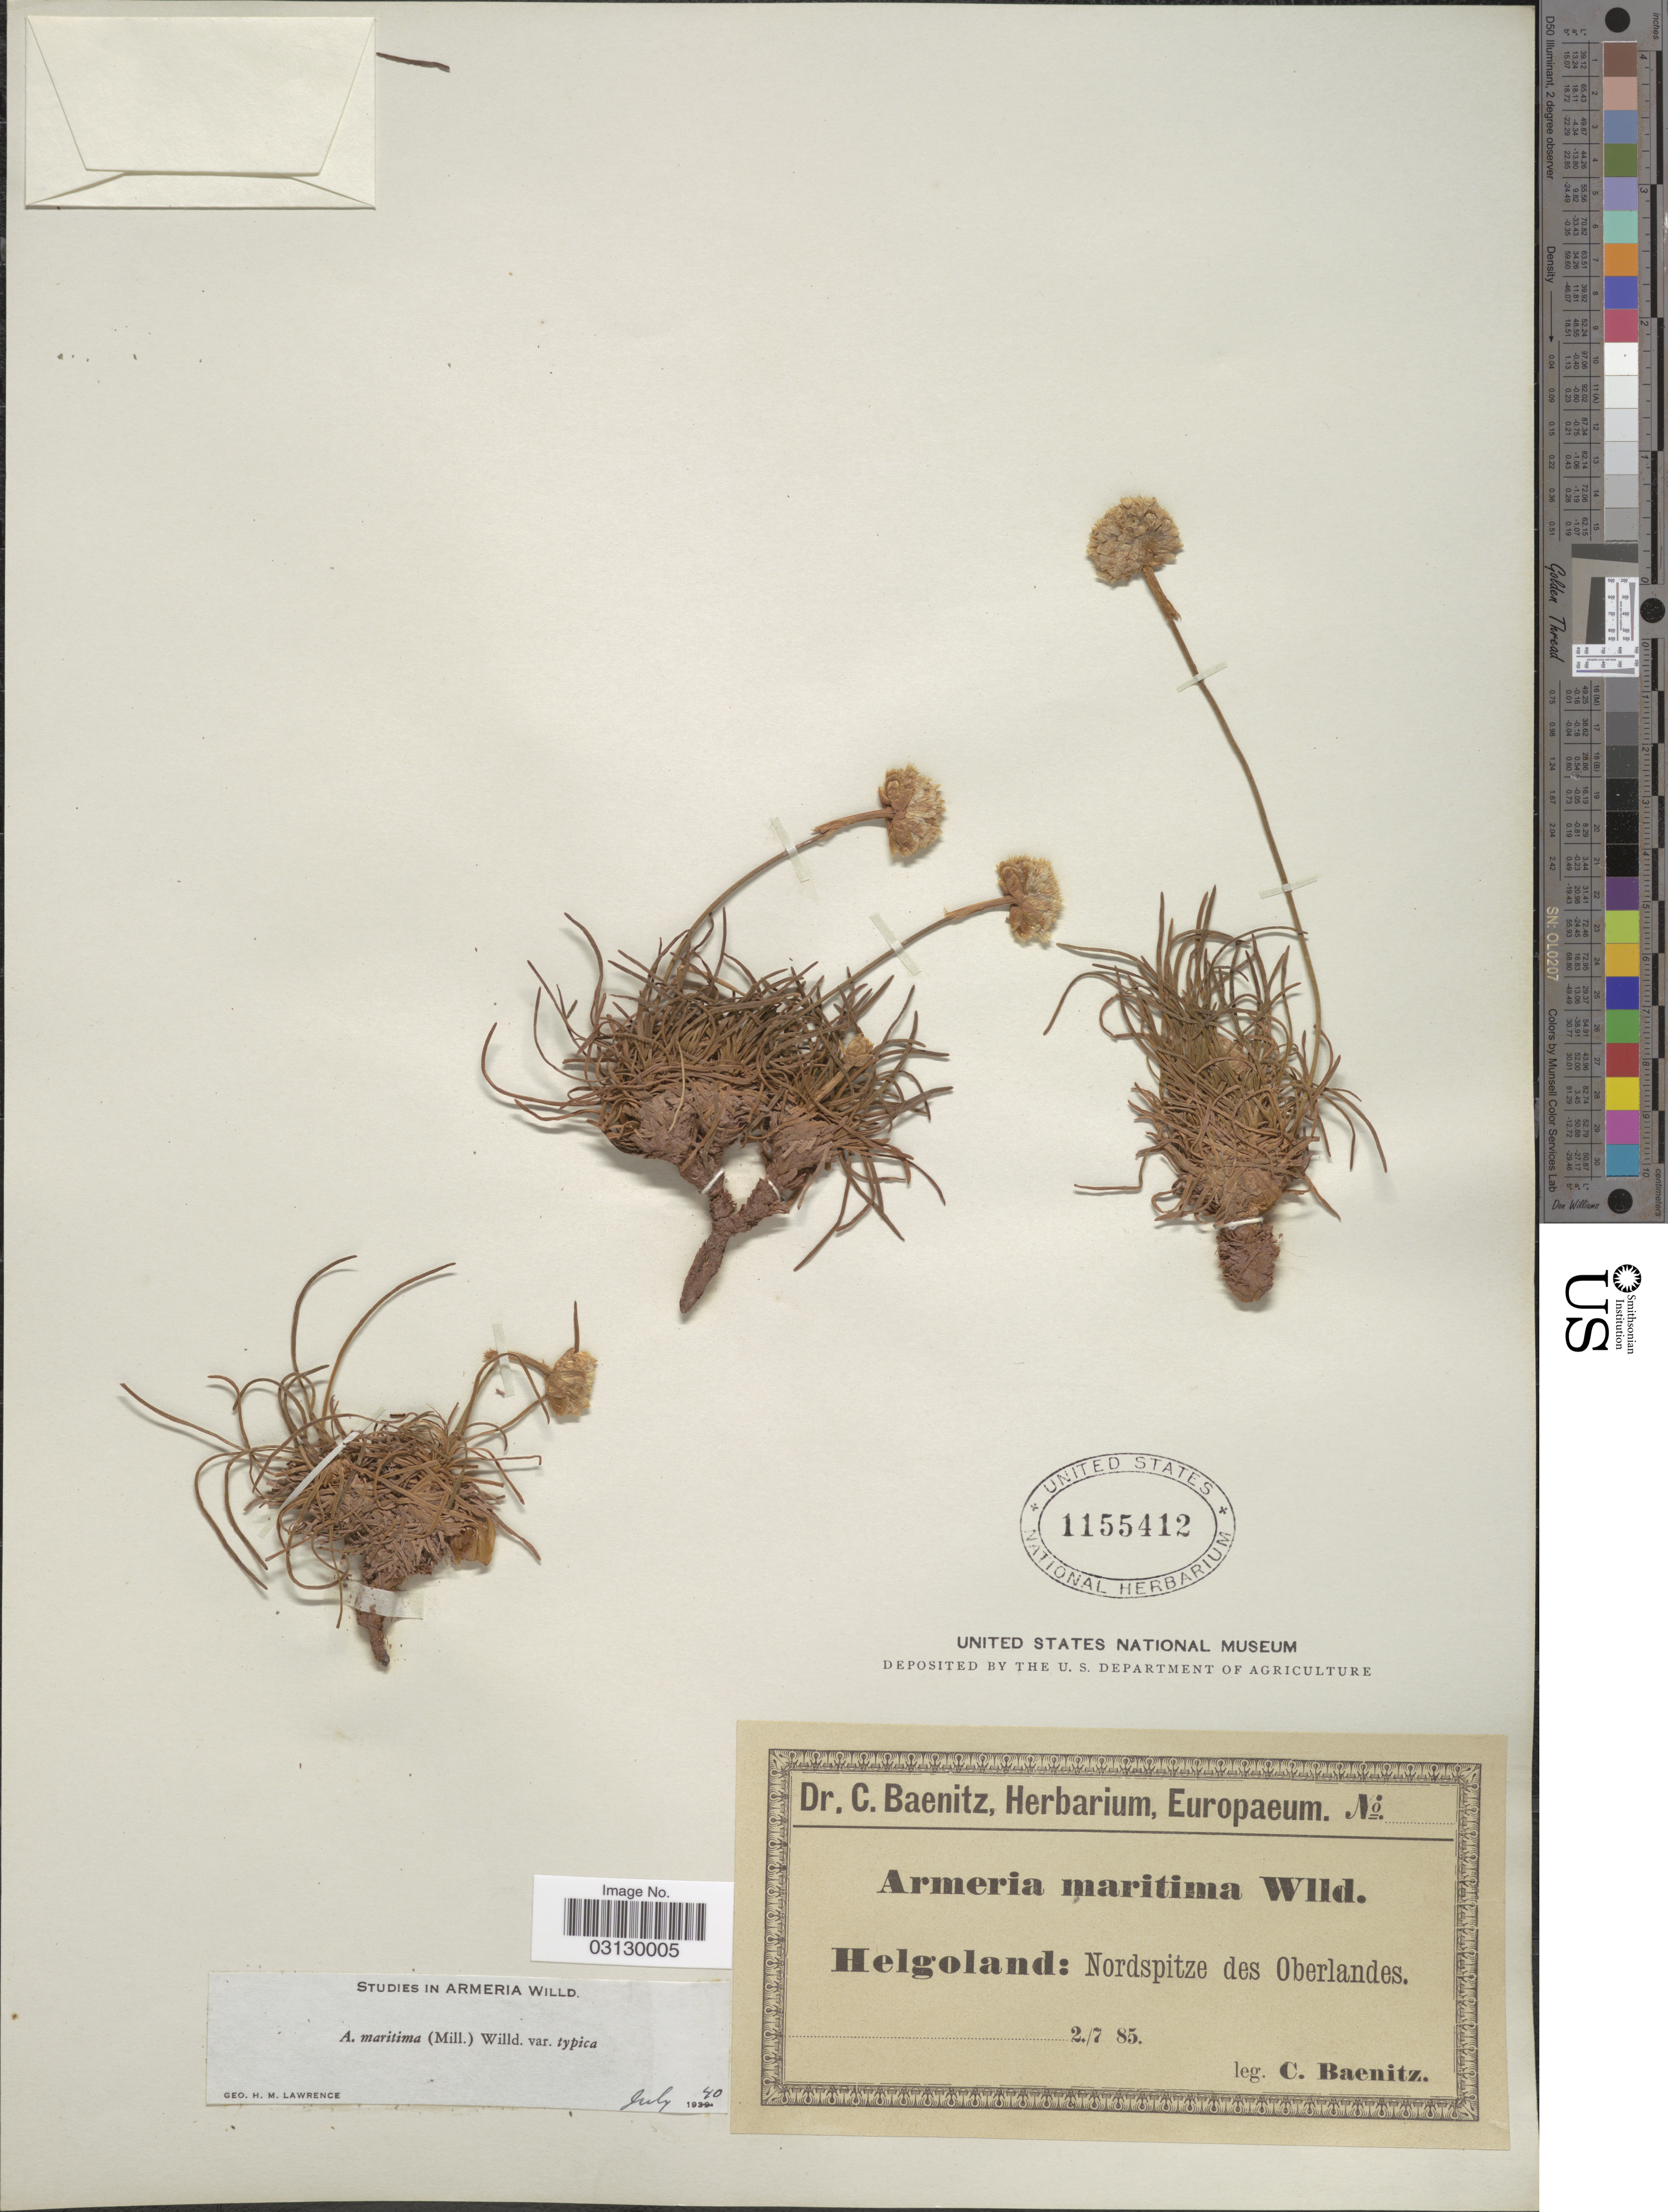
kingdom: Plantae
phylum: Tracheophyta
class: Magnoliopsida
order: Caryophyllales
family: Plumbaginaceae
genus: Armeria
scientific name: Armeria maritima subsp. maritima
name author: (Mill.) Willd.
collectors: C. G. Baenitz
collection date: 1885-07-02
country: Germany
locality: Helgoland: Nordspitze des Oberlandes.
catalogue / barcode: US 1155412